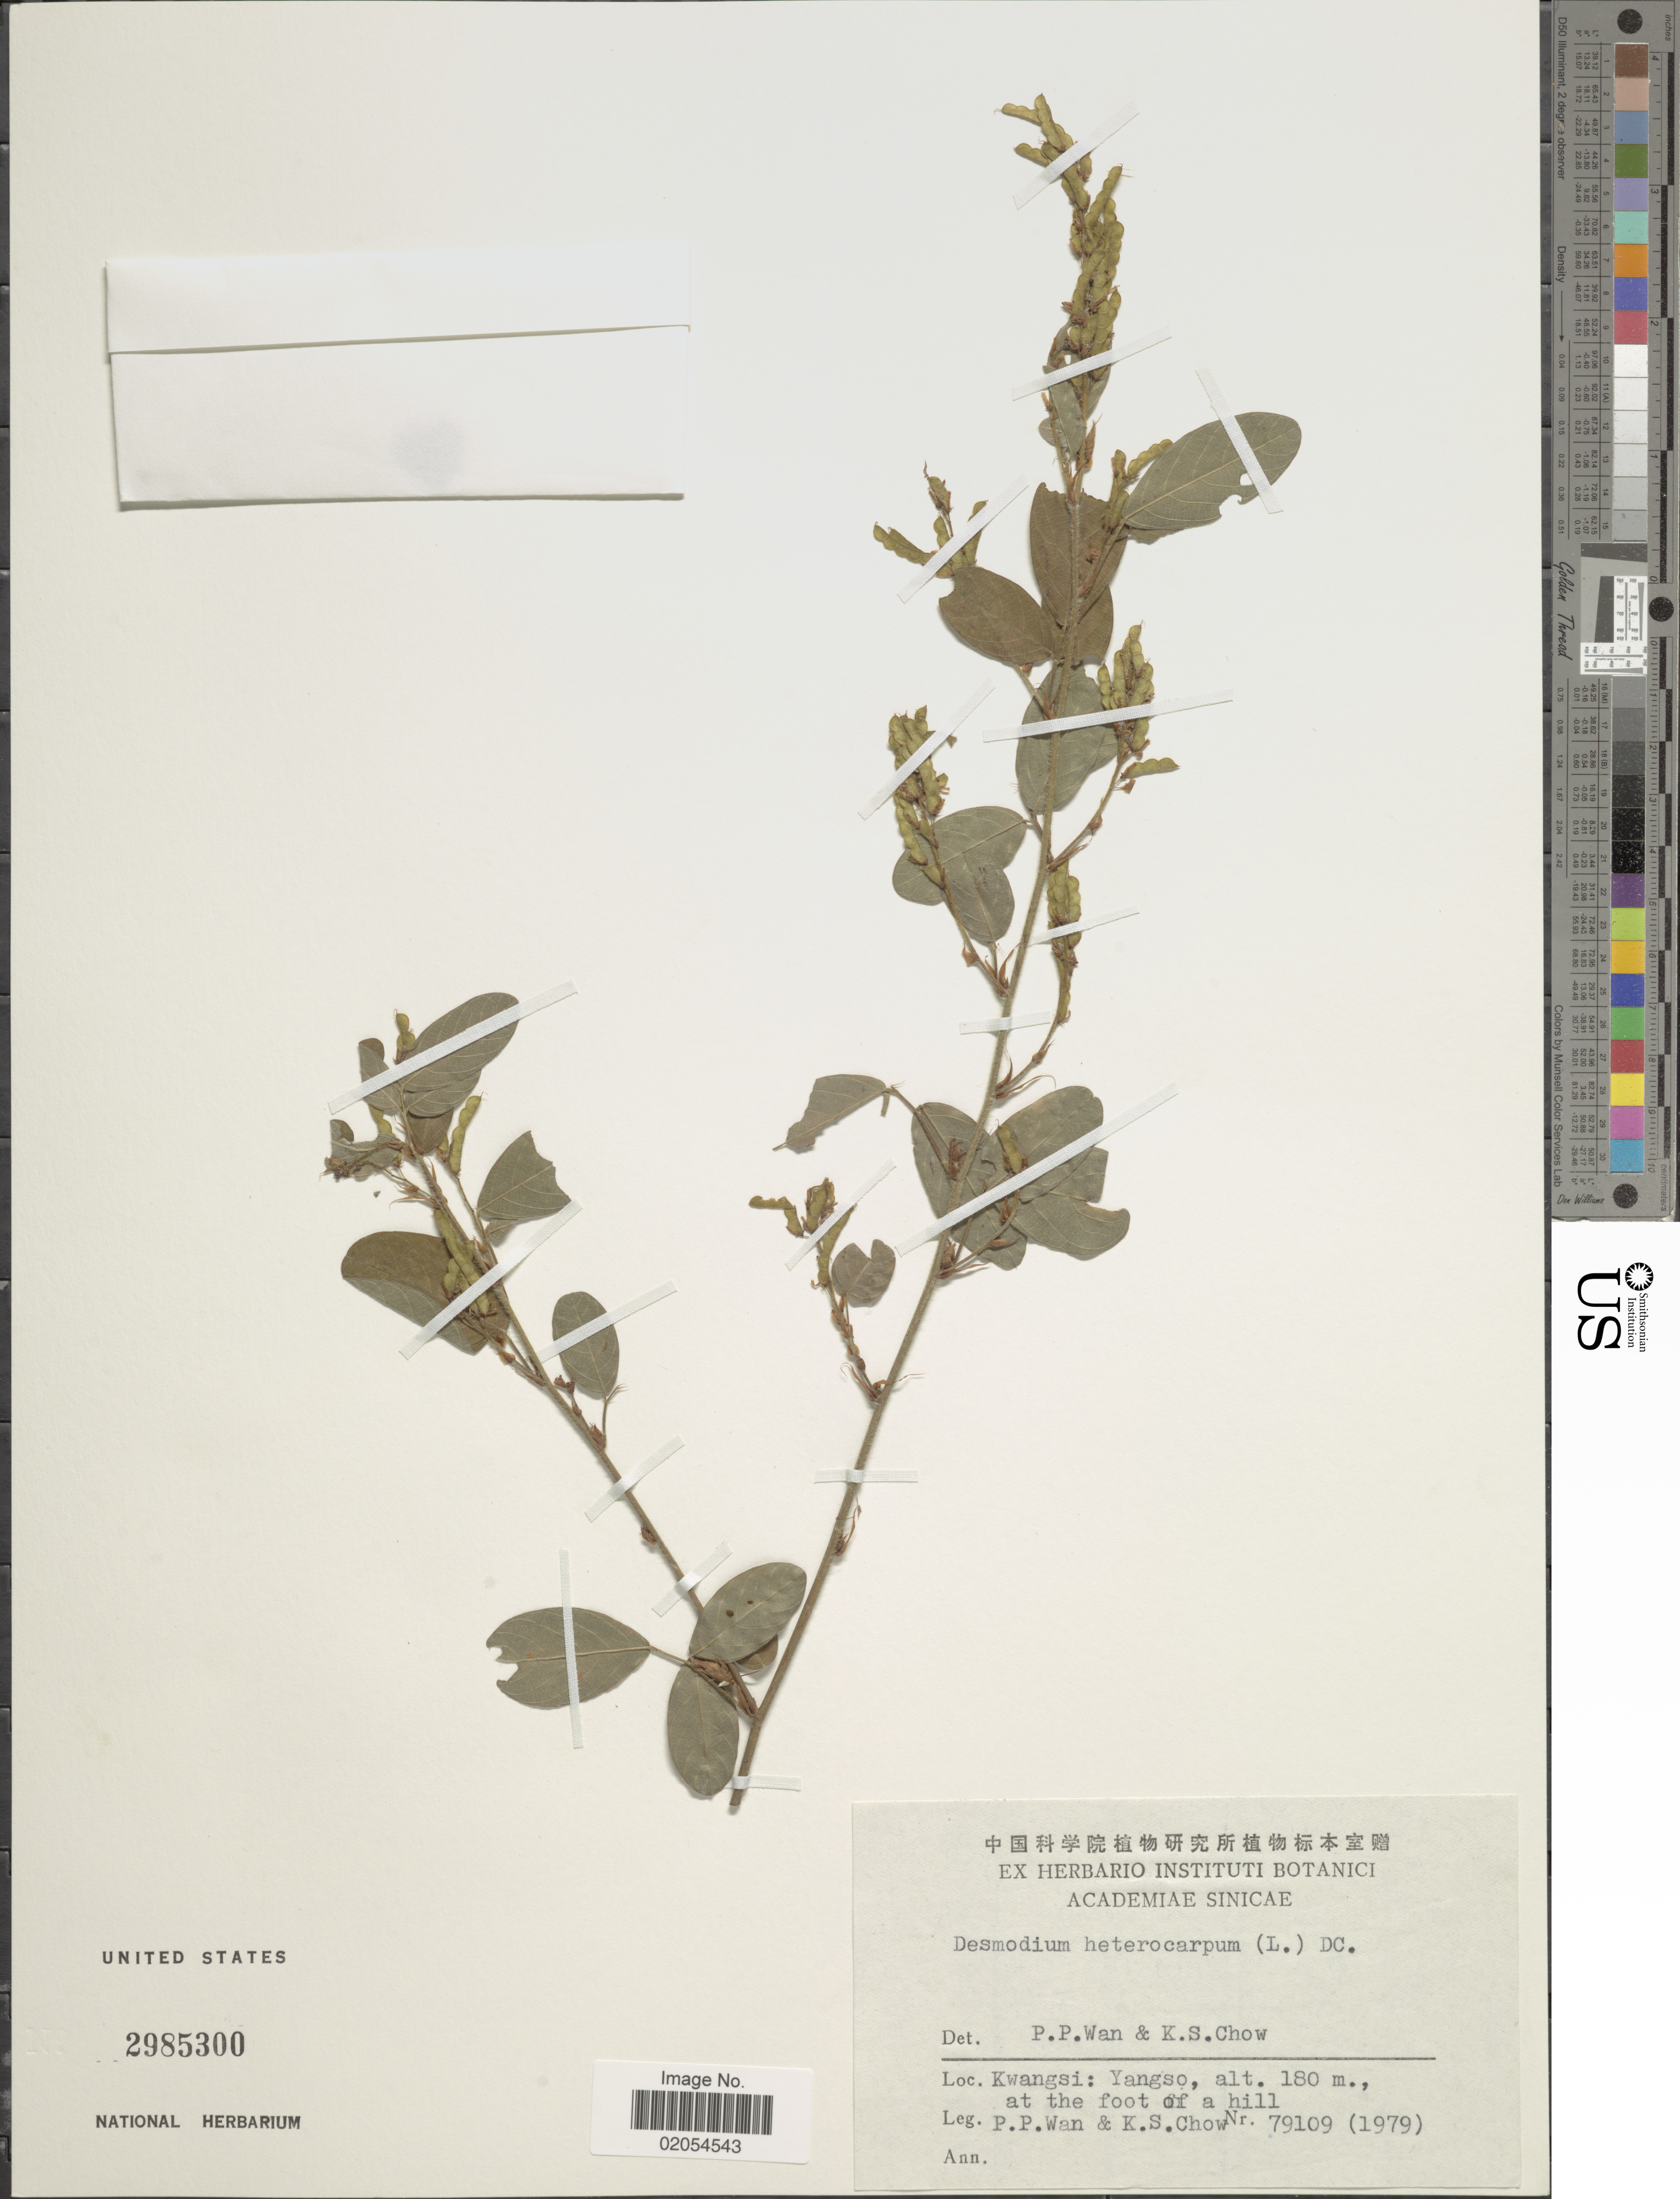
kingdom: Plantae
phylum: Tracheophyta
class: Magnoliopsida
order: Fabales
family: Fabaceae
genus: Grona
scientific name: Grona heterocarpos subsp. heterocarpos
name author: (L.) H. Ohashi & K. Ohashi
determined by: Strong, Mark T., (BOT), Smithsonian Institution - National Museum of Natural History (UNITED STATES)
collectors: P. Wan & K. S. Chow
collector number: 790109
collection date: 1979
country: China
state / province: Guangxi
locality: Kwangsi: Yangso, at the foot of a hill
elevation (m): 180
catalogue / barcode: US 2985300